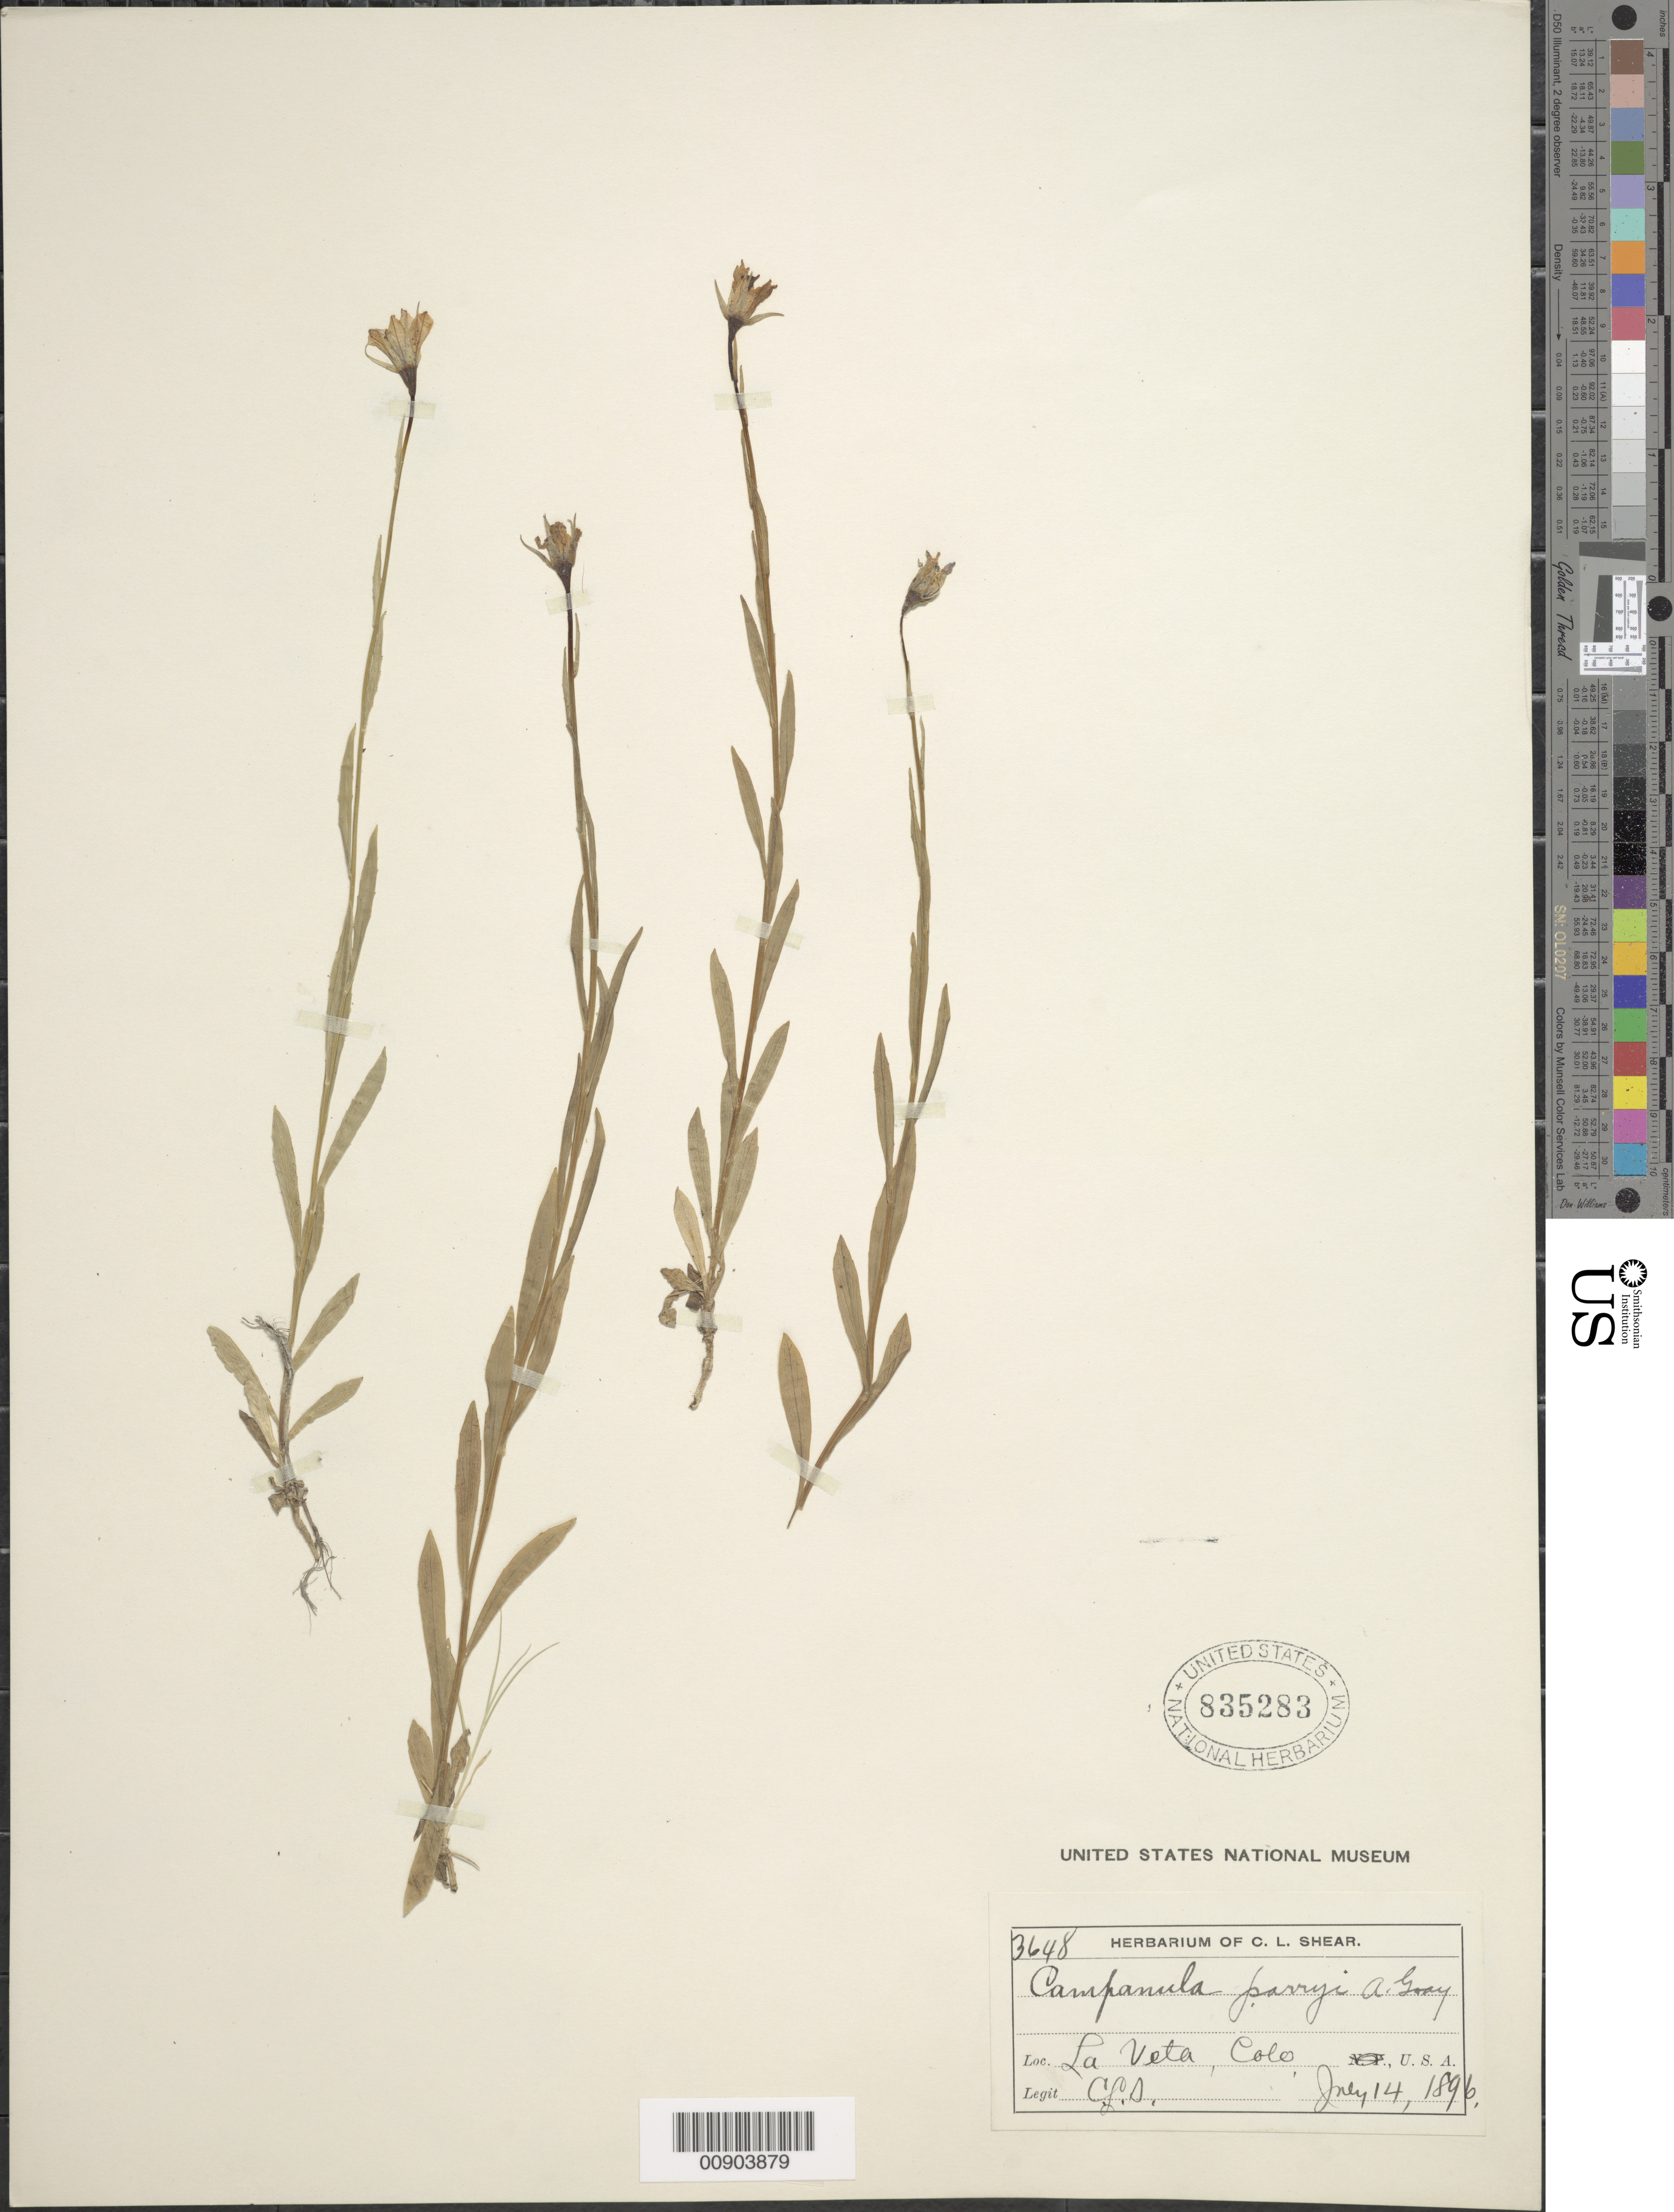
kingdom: Plantae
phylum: Tracheophyta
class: Magnoliopsida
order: Asterales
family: Campanulaceae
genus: Campanula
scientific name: Campanula planiflora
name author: Engelm.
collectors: C. L. Shear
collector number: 3648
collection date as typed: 14 Jul 1896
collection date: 1896-07-14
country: United States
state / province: Colorado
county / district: Huerfano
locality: La Veta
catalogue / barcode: US 835283